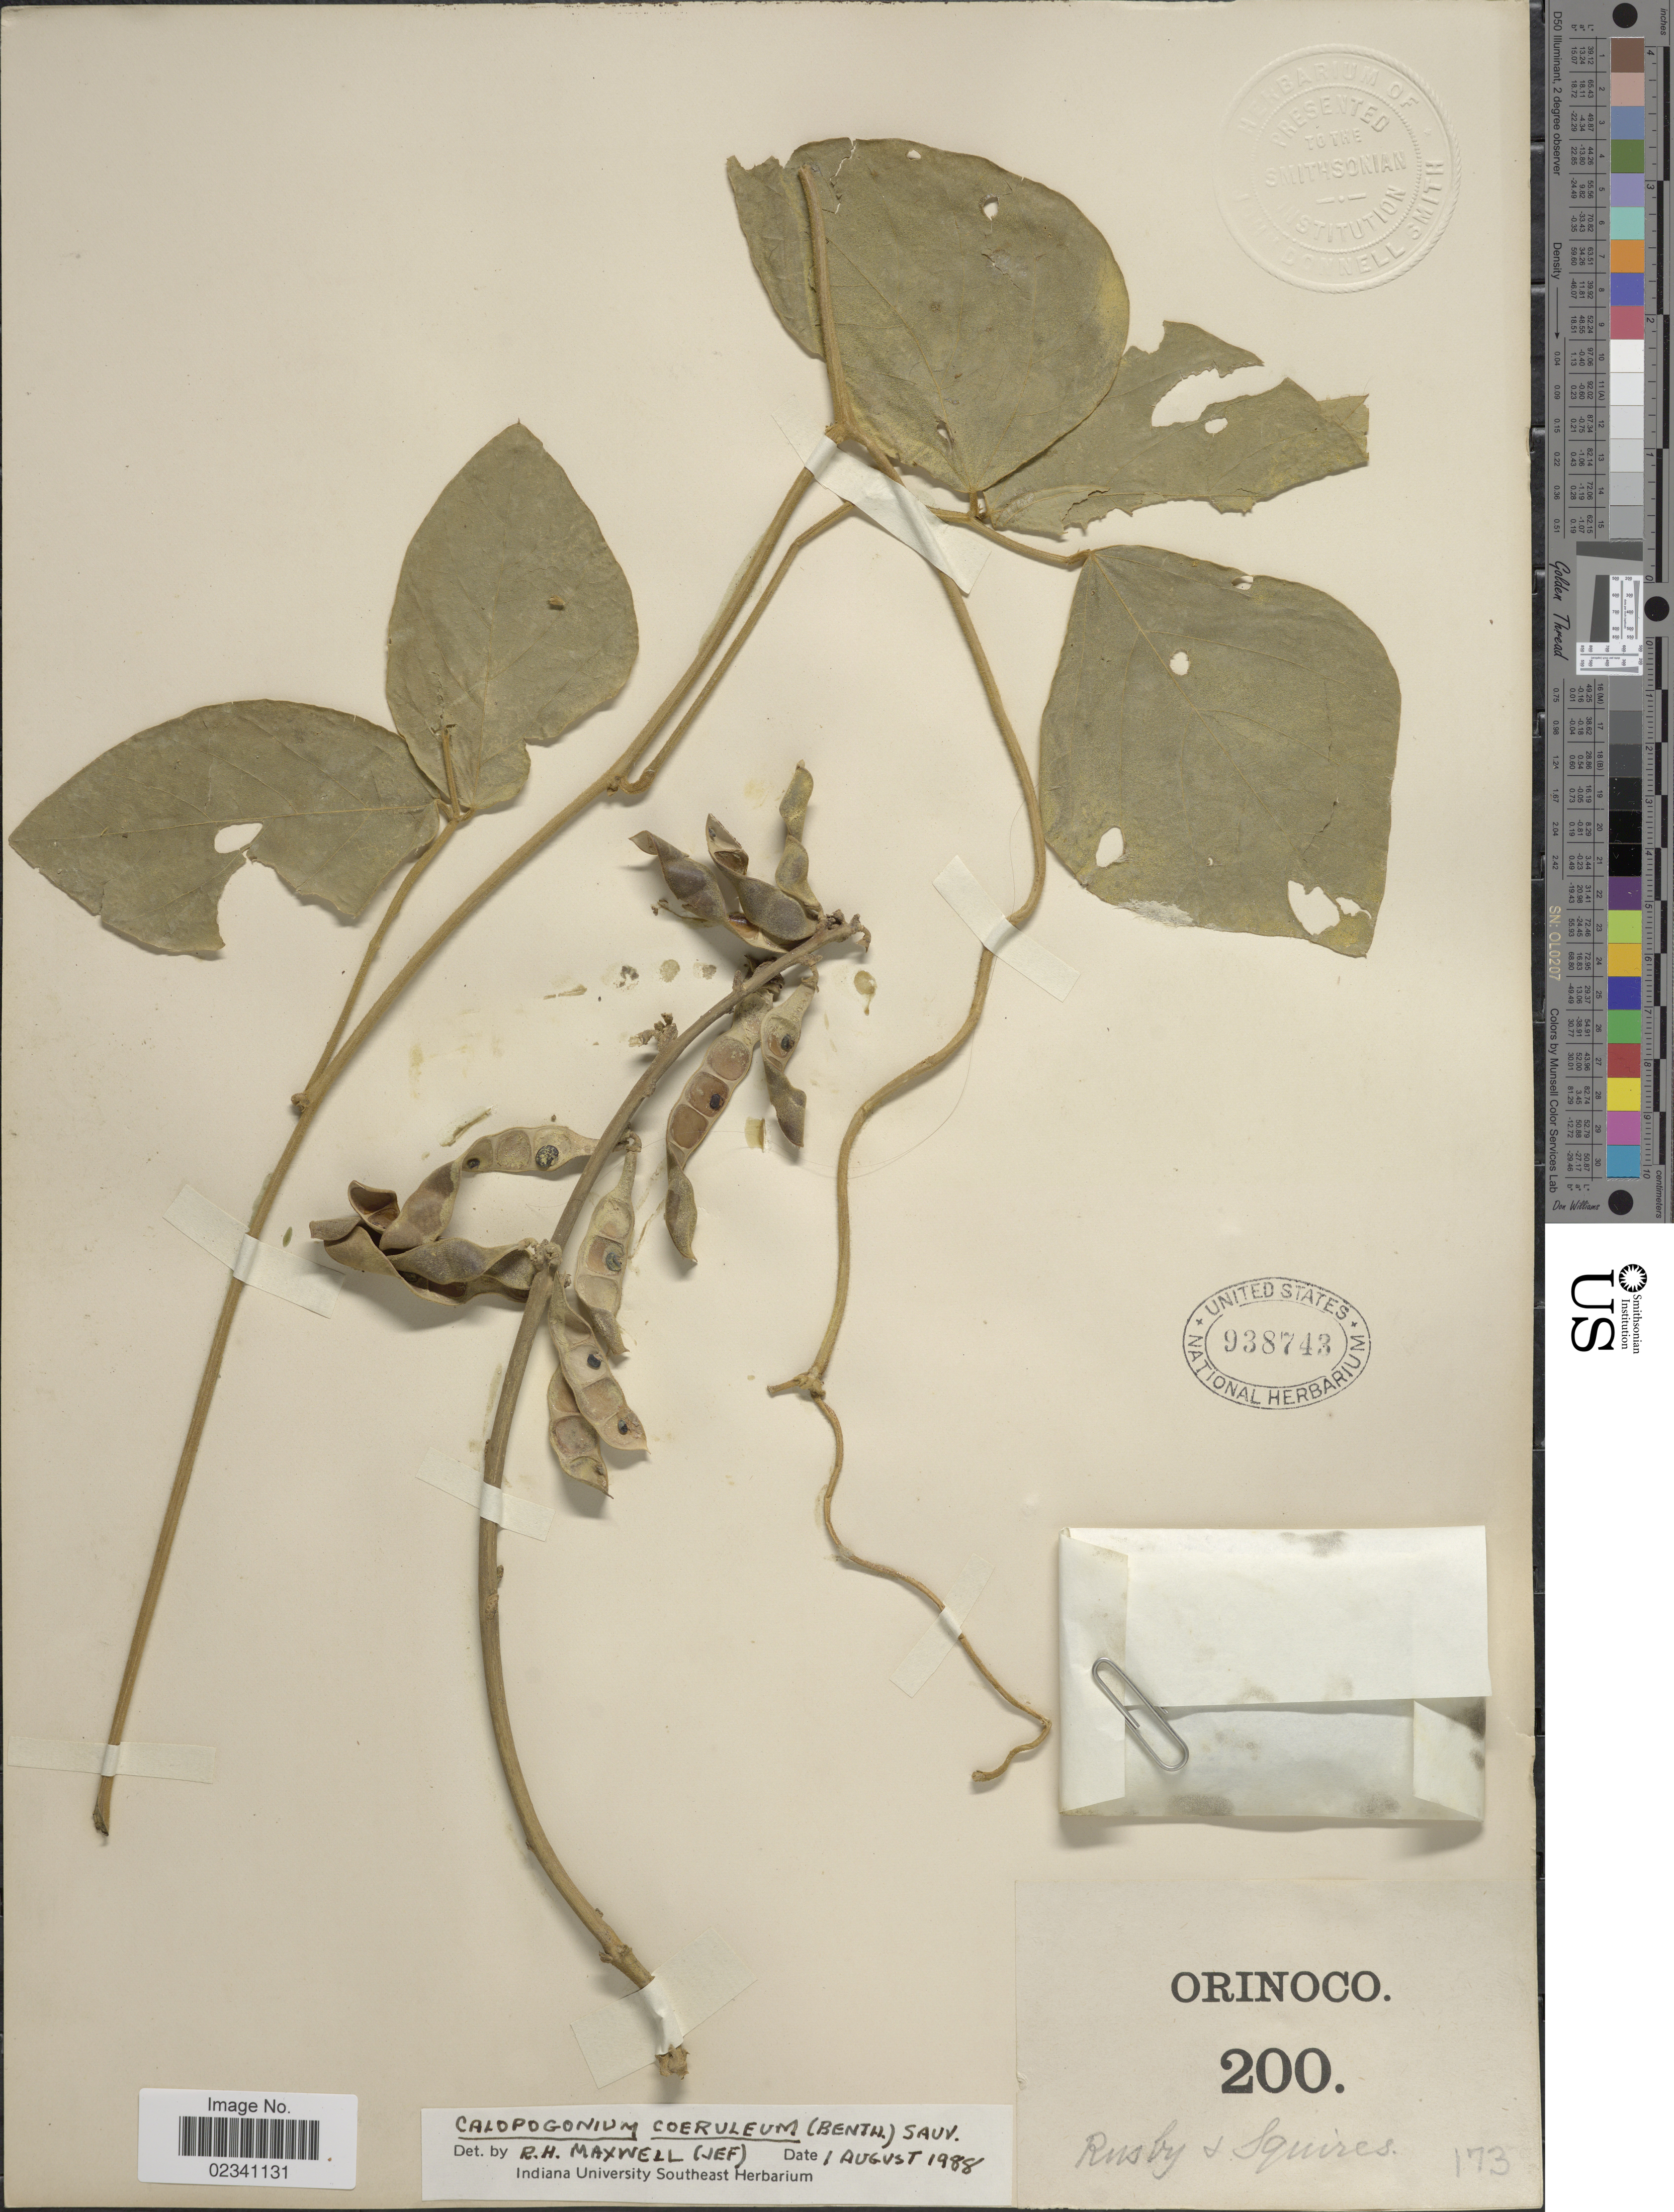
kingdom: Plantae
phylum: Tracheophyta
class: Magnoliopsida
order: Fabales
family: Fabaceae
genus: Calopogonium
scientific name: Calopogonium caeruleum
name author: (Benth.) C. Wright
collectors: H. H. Rusby & R. Squires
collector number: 173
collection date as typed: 1896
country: Venezuela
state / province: Delta Amacuro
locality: Lower Orinoco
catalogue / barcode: US 938743